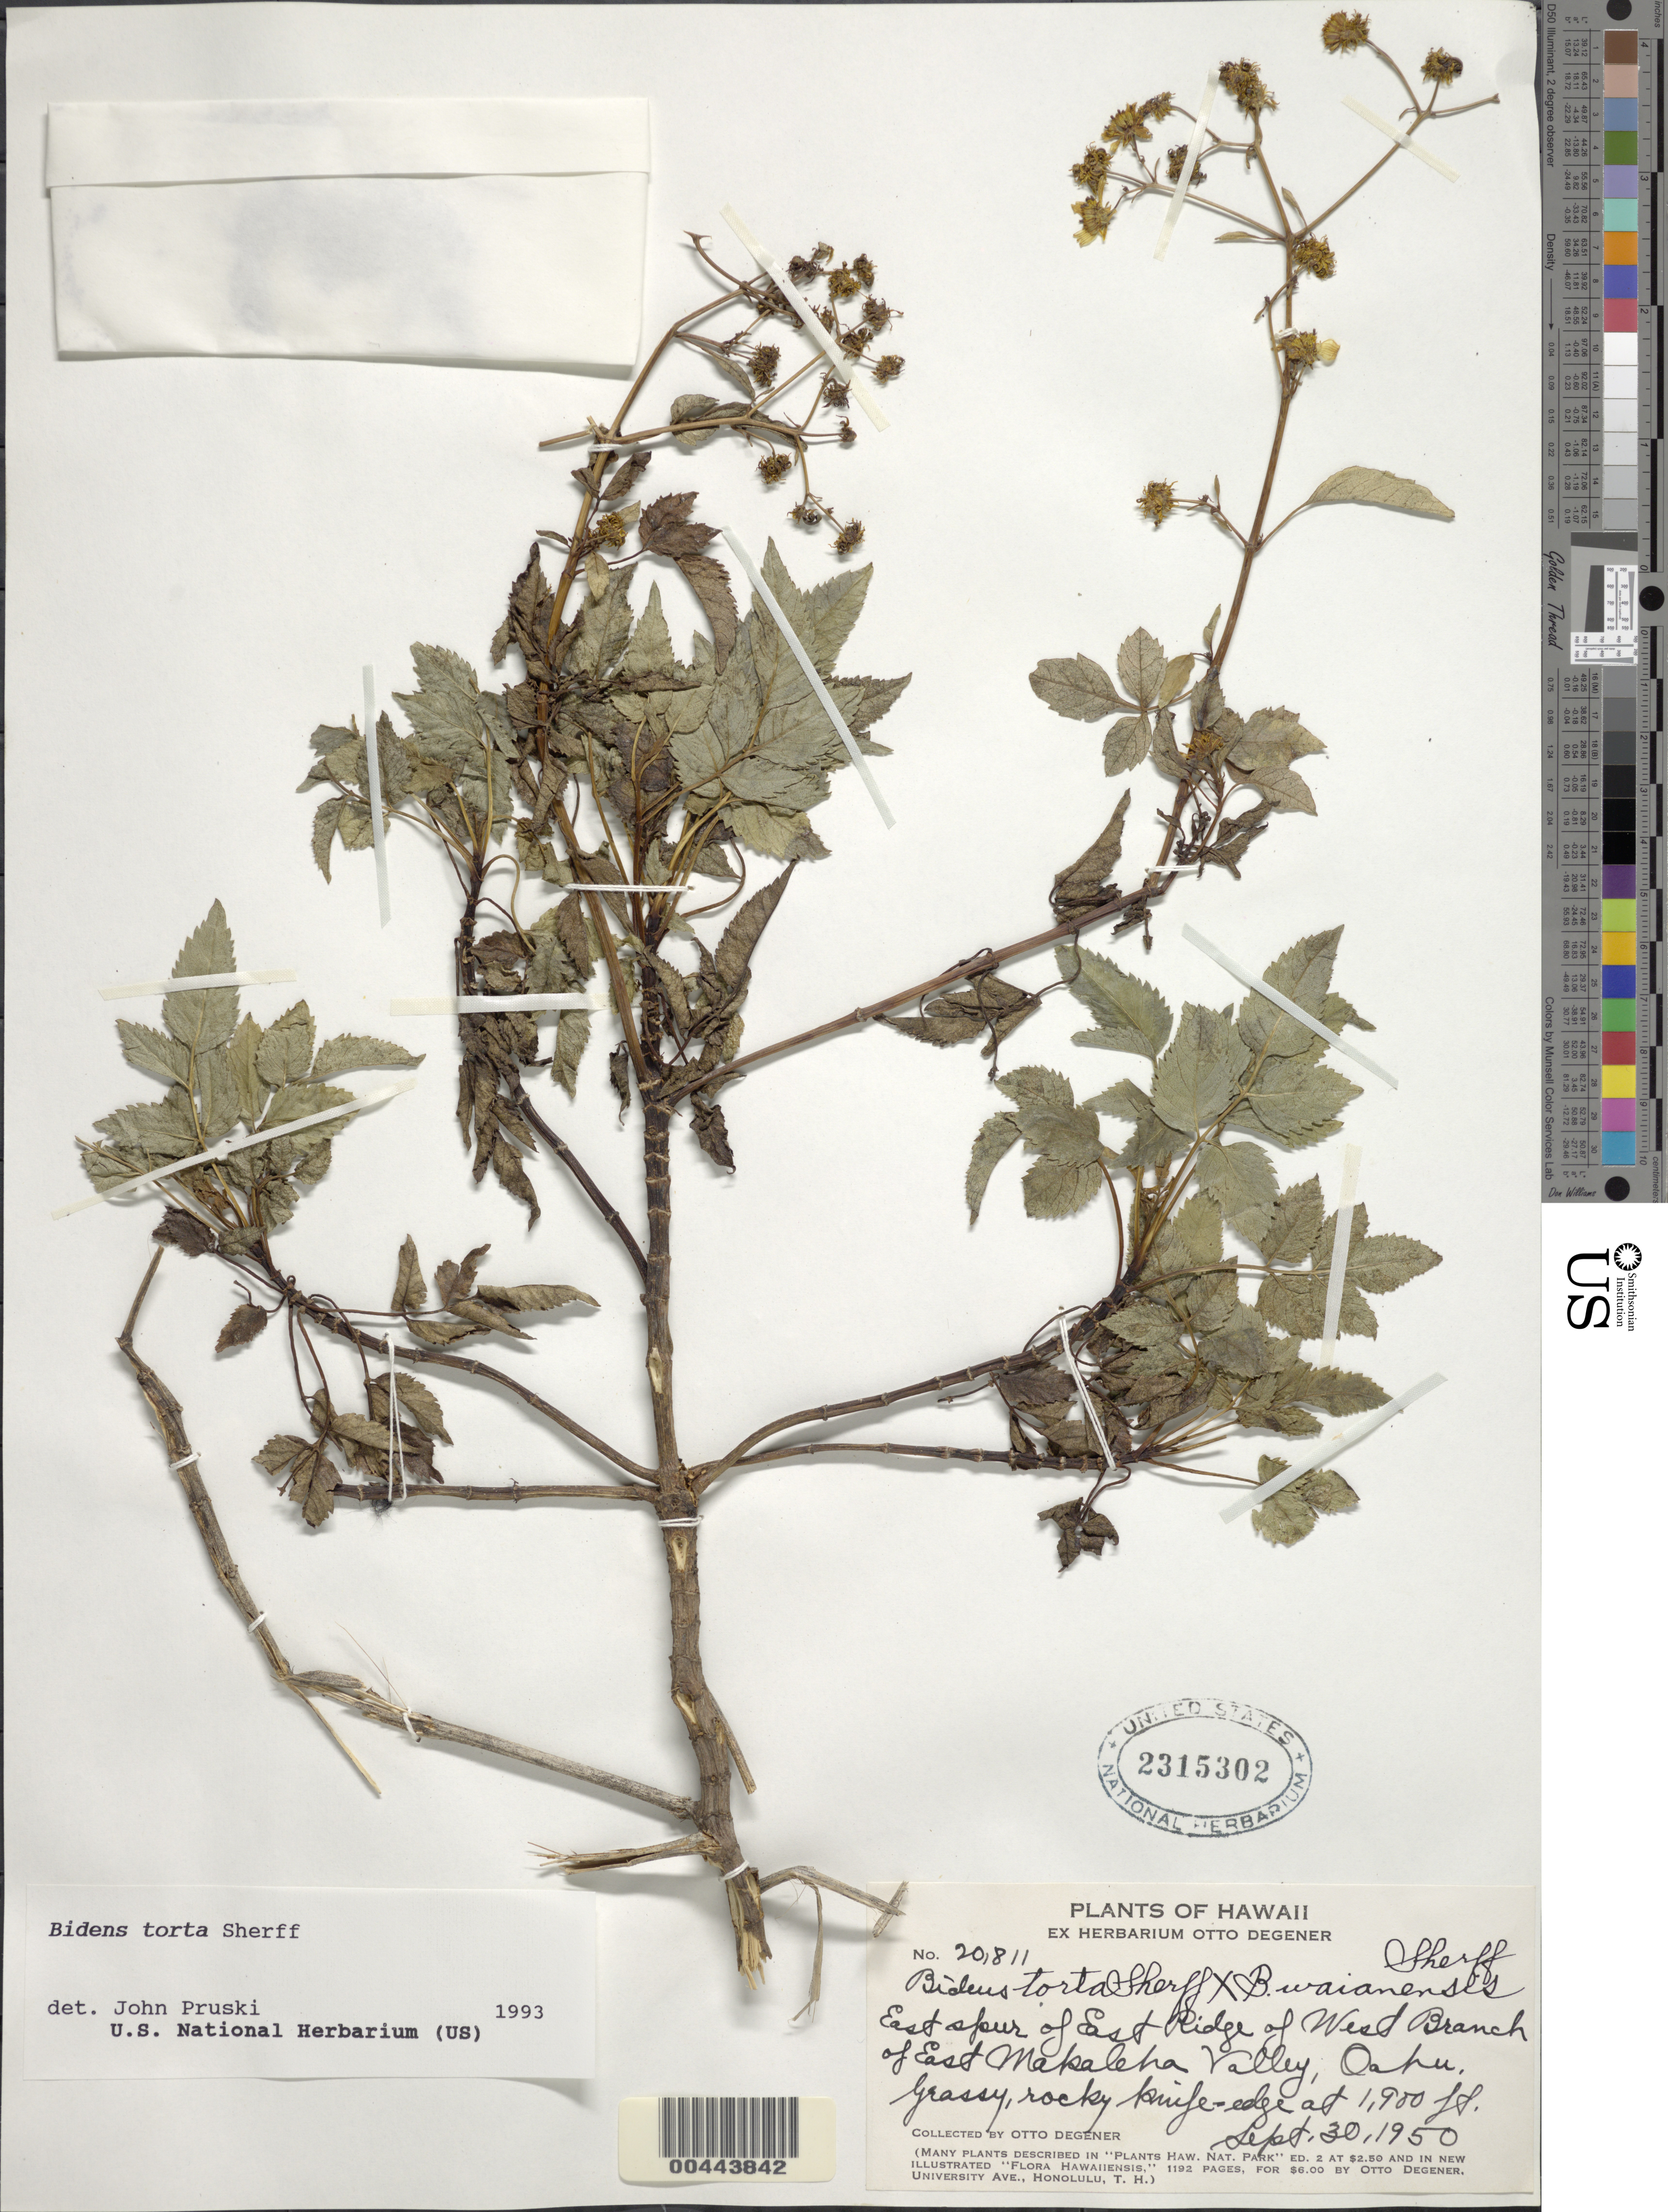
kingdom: Plantae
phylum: Tracheophyta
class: Magnoliopsida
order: Asterales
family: Asteraceae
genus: Bidens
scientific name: Bidens torta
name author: Sherff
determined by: Pruski, J. F.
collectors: O. Degener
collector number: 20811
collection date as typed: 30 Sep 1950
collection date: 1950-09-30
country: United States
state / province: Hawaii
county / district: Honolulu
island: Oahu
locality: East spur of East Ridge of West Branch of East Makaleha Valley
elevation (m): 579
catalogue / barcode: US 2315302